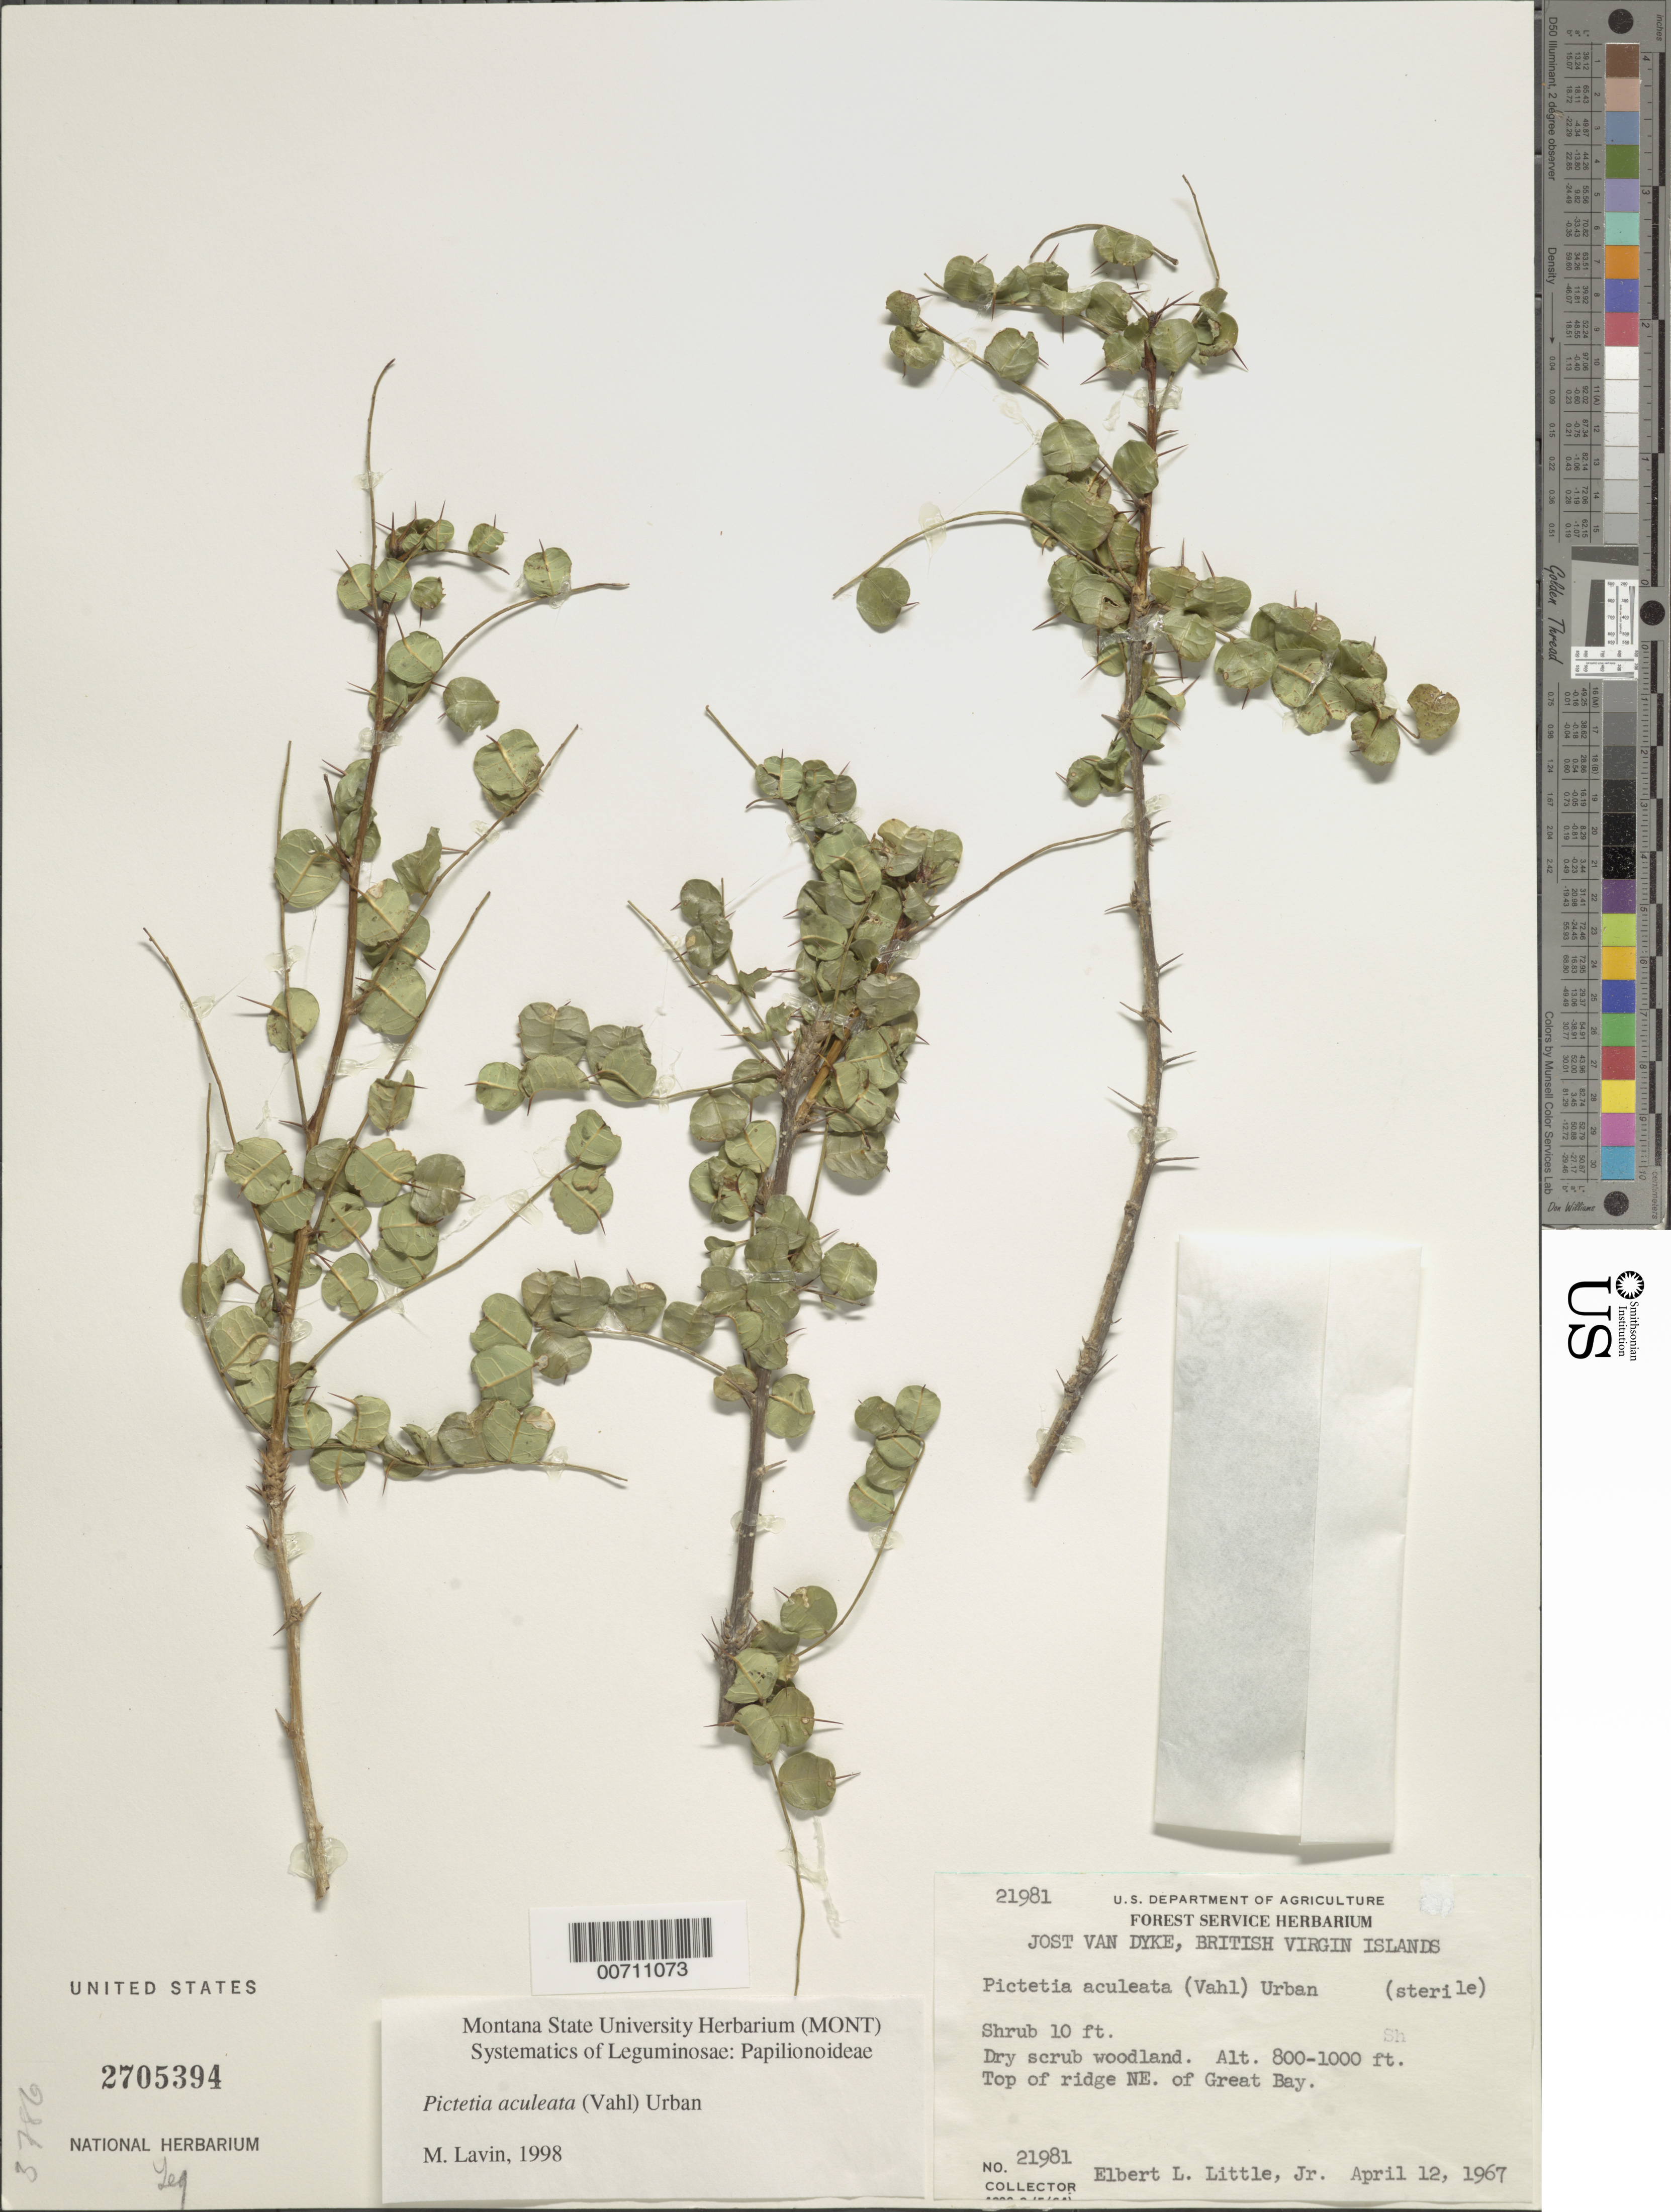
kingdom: Plantae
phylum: Tracheophyta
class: Magnoliopsida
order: Fabales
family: Fabaceae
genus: Pictetia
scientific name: Pictetia aculeata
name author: (Vahl) Urb.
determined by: Lavin, M.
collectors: E. L. Little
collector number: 21981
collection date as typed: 12 Apr 1967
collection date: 1967-04-12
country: British Virgin Islands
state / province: Jost Van Dyke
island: Jost Van Dyke Island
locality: Great Bay, top of ridge NE of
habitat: Dry scrub woodland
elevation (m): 244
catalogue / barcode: US 2705394